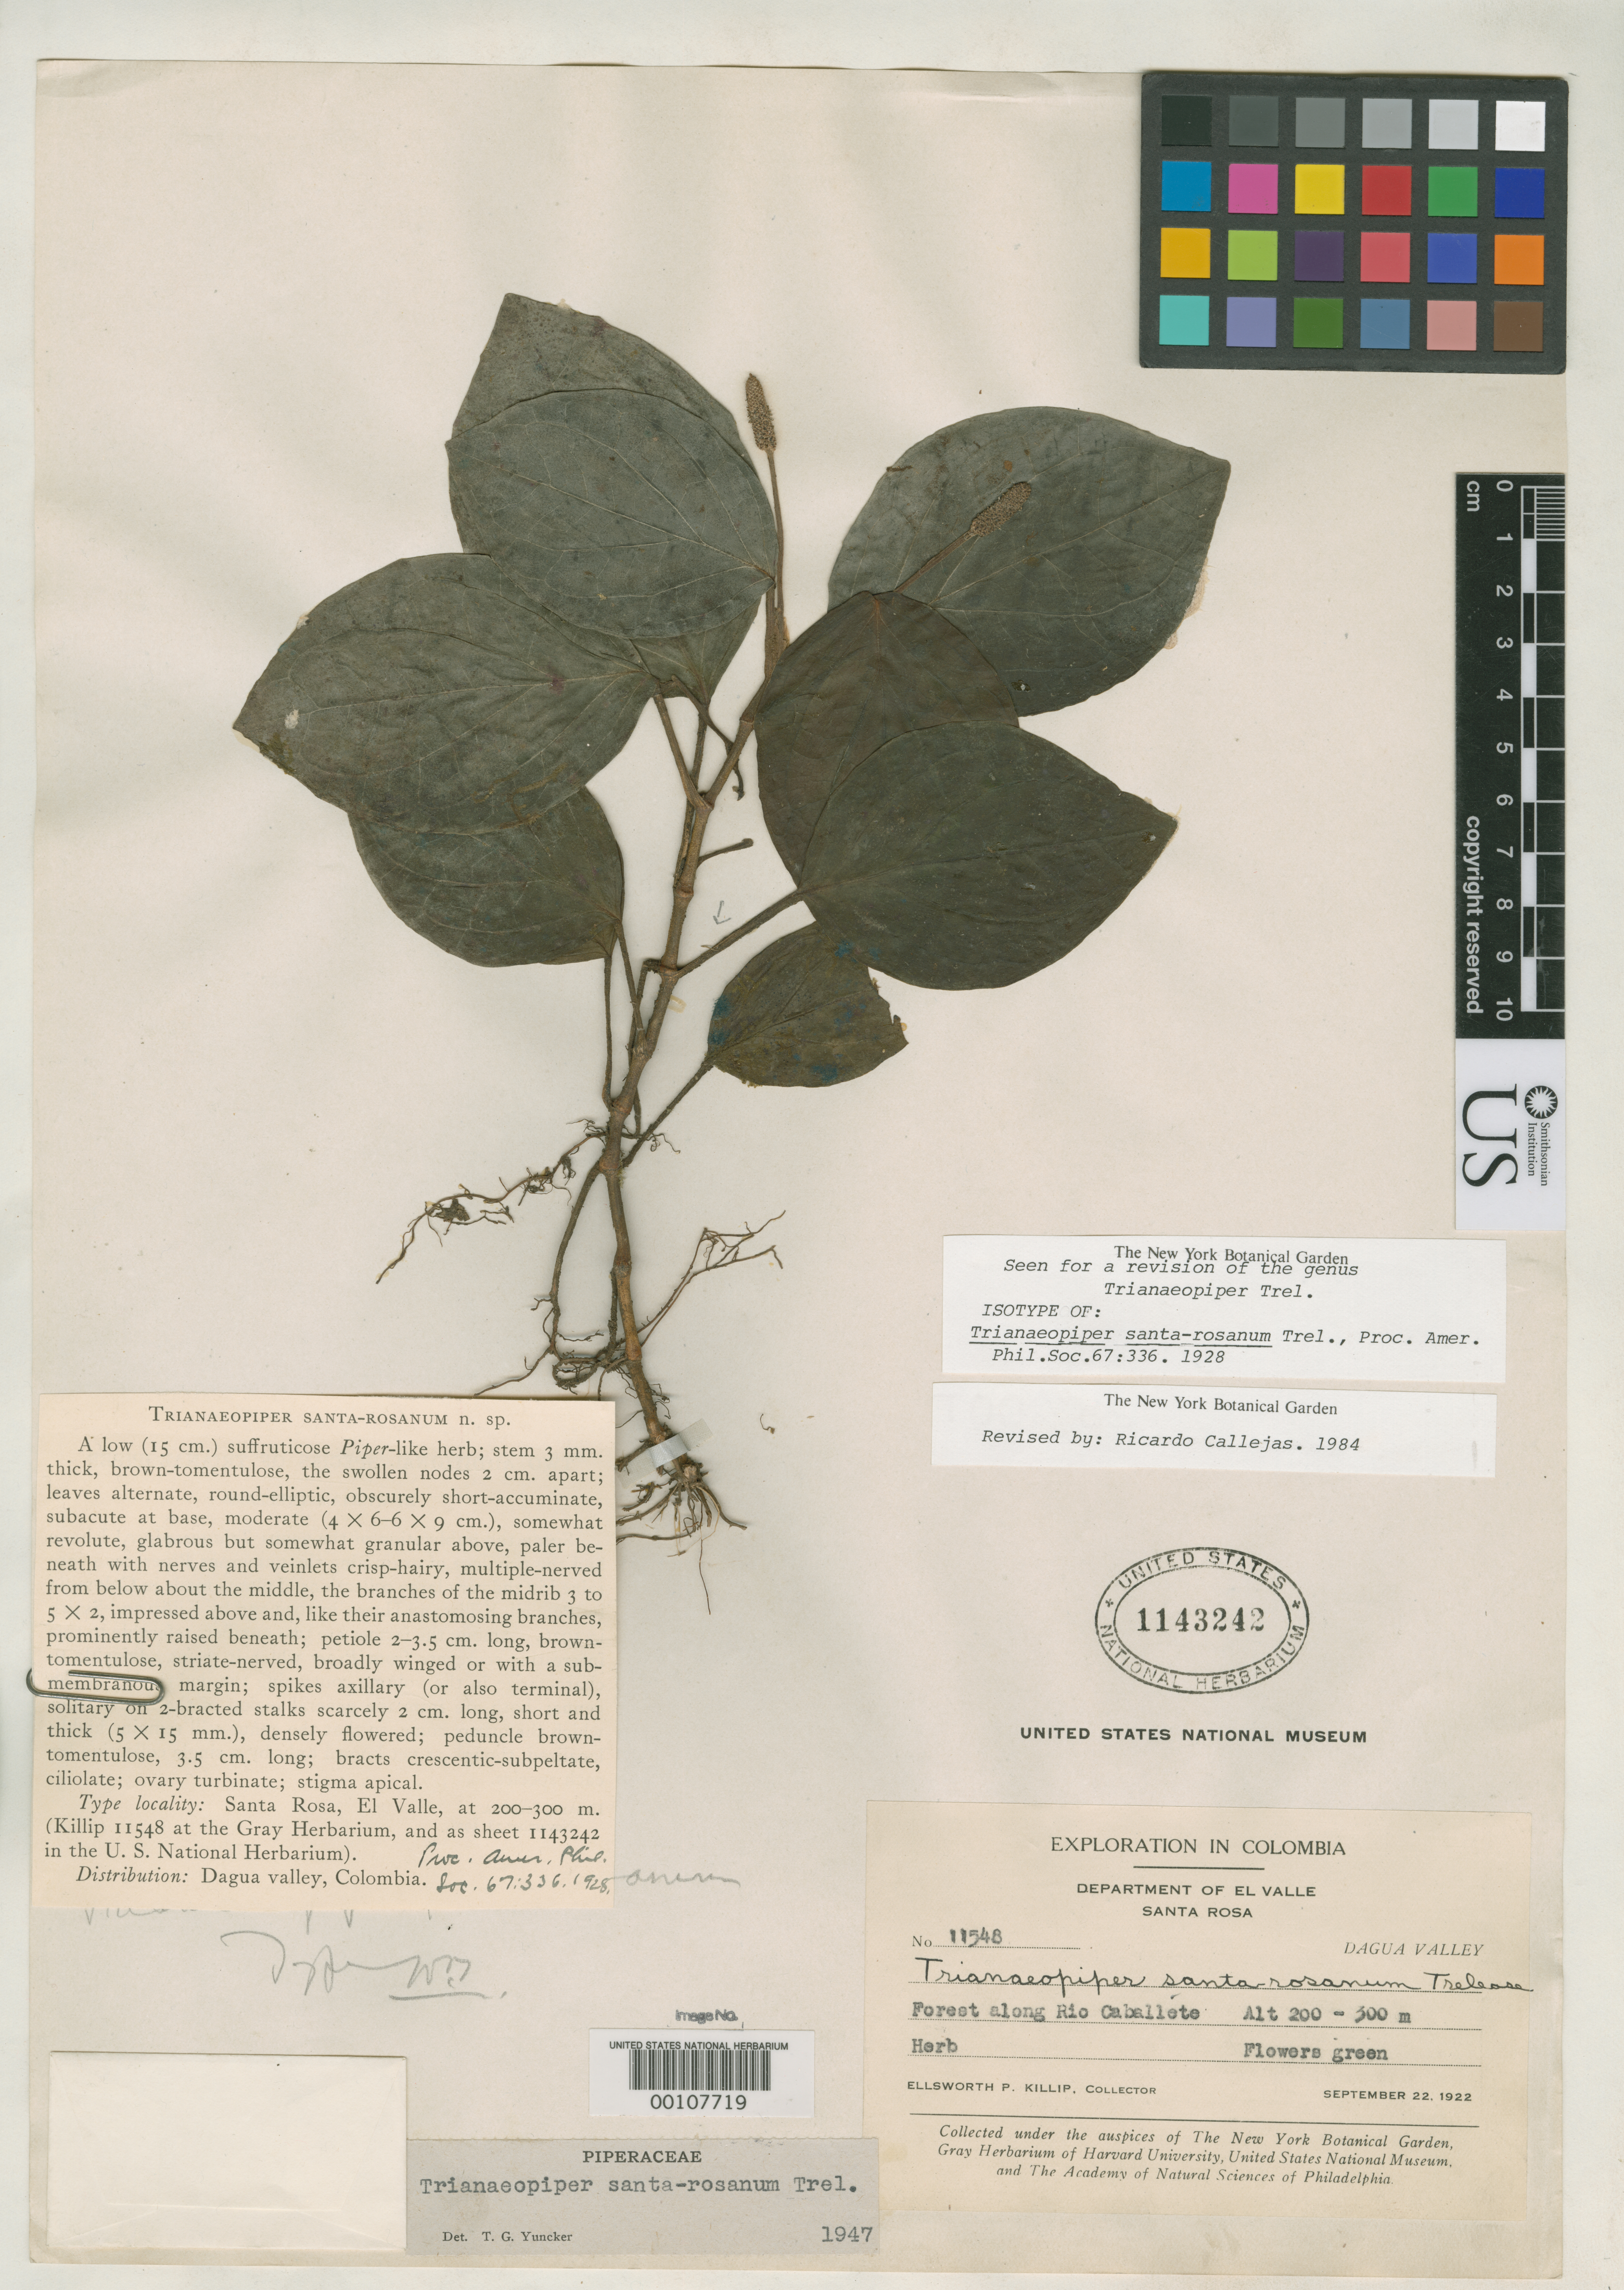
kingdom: Plantae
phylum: Tracheophyta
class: Magnoliopsida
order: Piperales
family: Piperaceae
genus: Trianaeopiper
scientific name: Trianaeopiper santa-rosanum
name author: Trel.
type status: Type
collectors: E. P. Killip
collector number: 11548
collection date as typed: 22 Sep 1922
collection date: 1922-09-22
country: Colombia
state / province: Valle del Cauca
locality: Dagua Valley, Santa Rosa, along Rio Caballete.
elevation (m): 200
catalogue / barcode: US 1143242